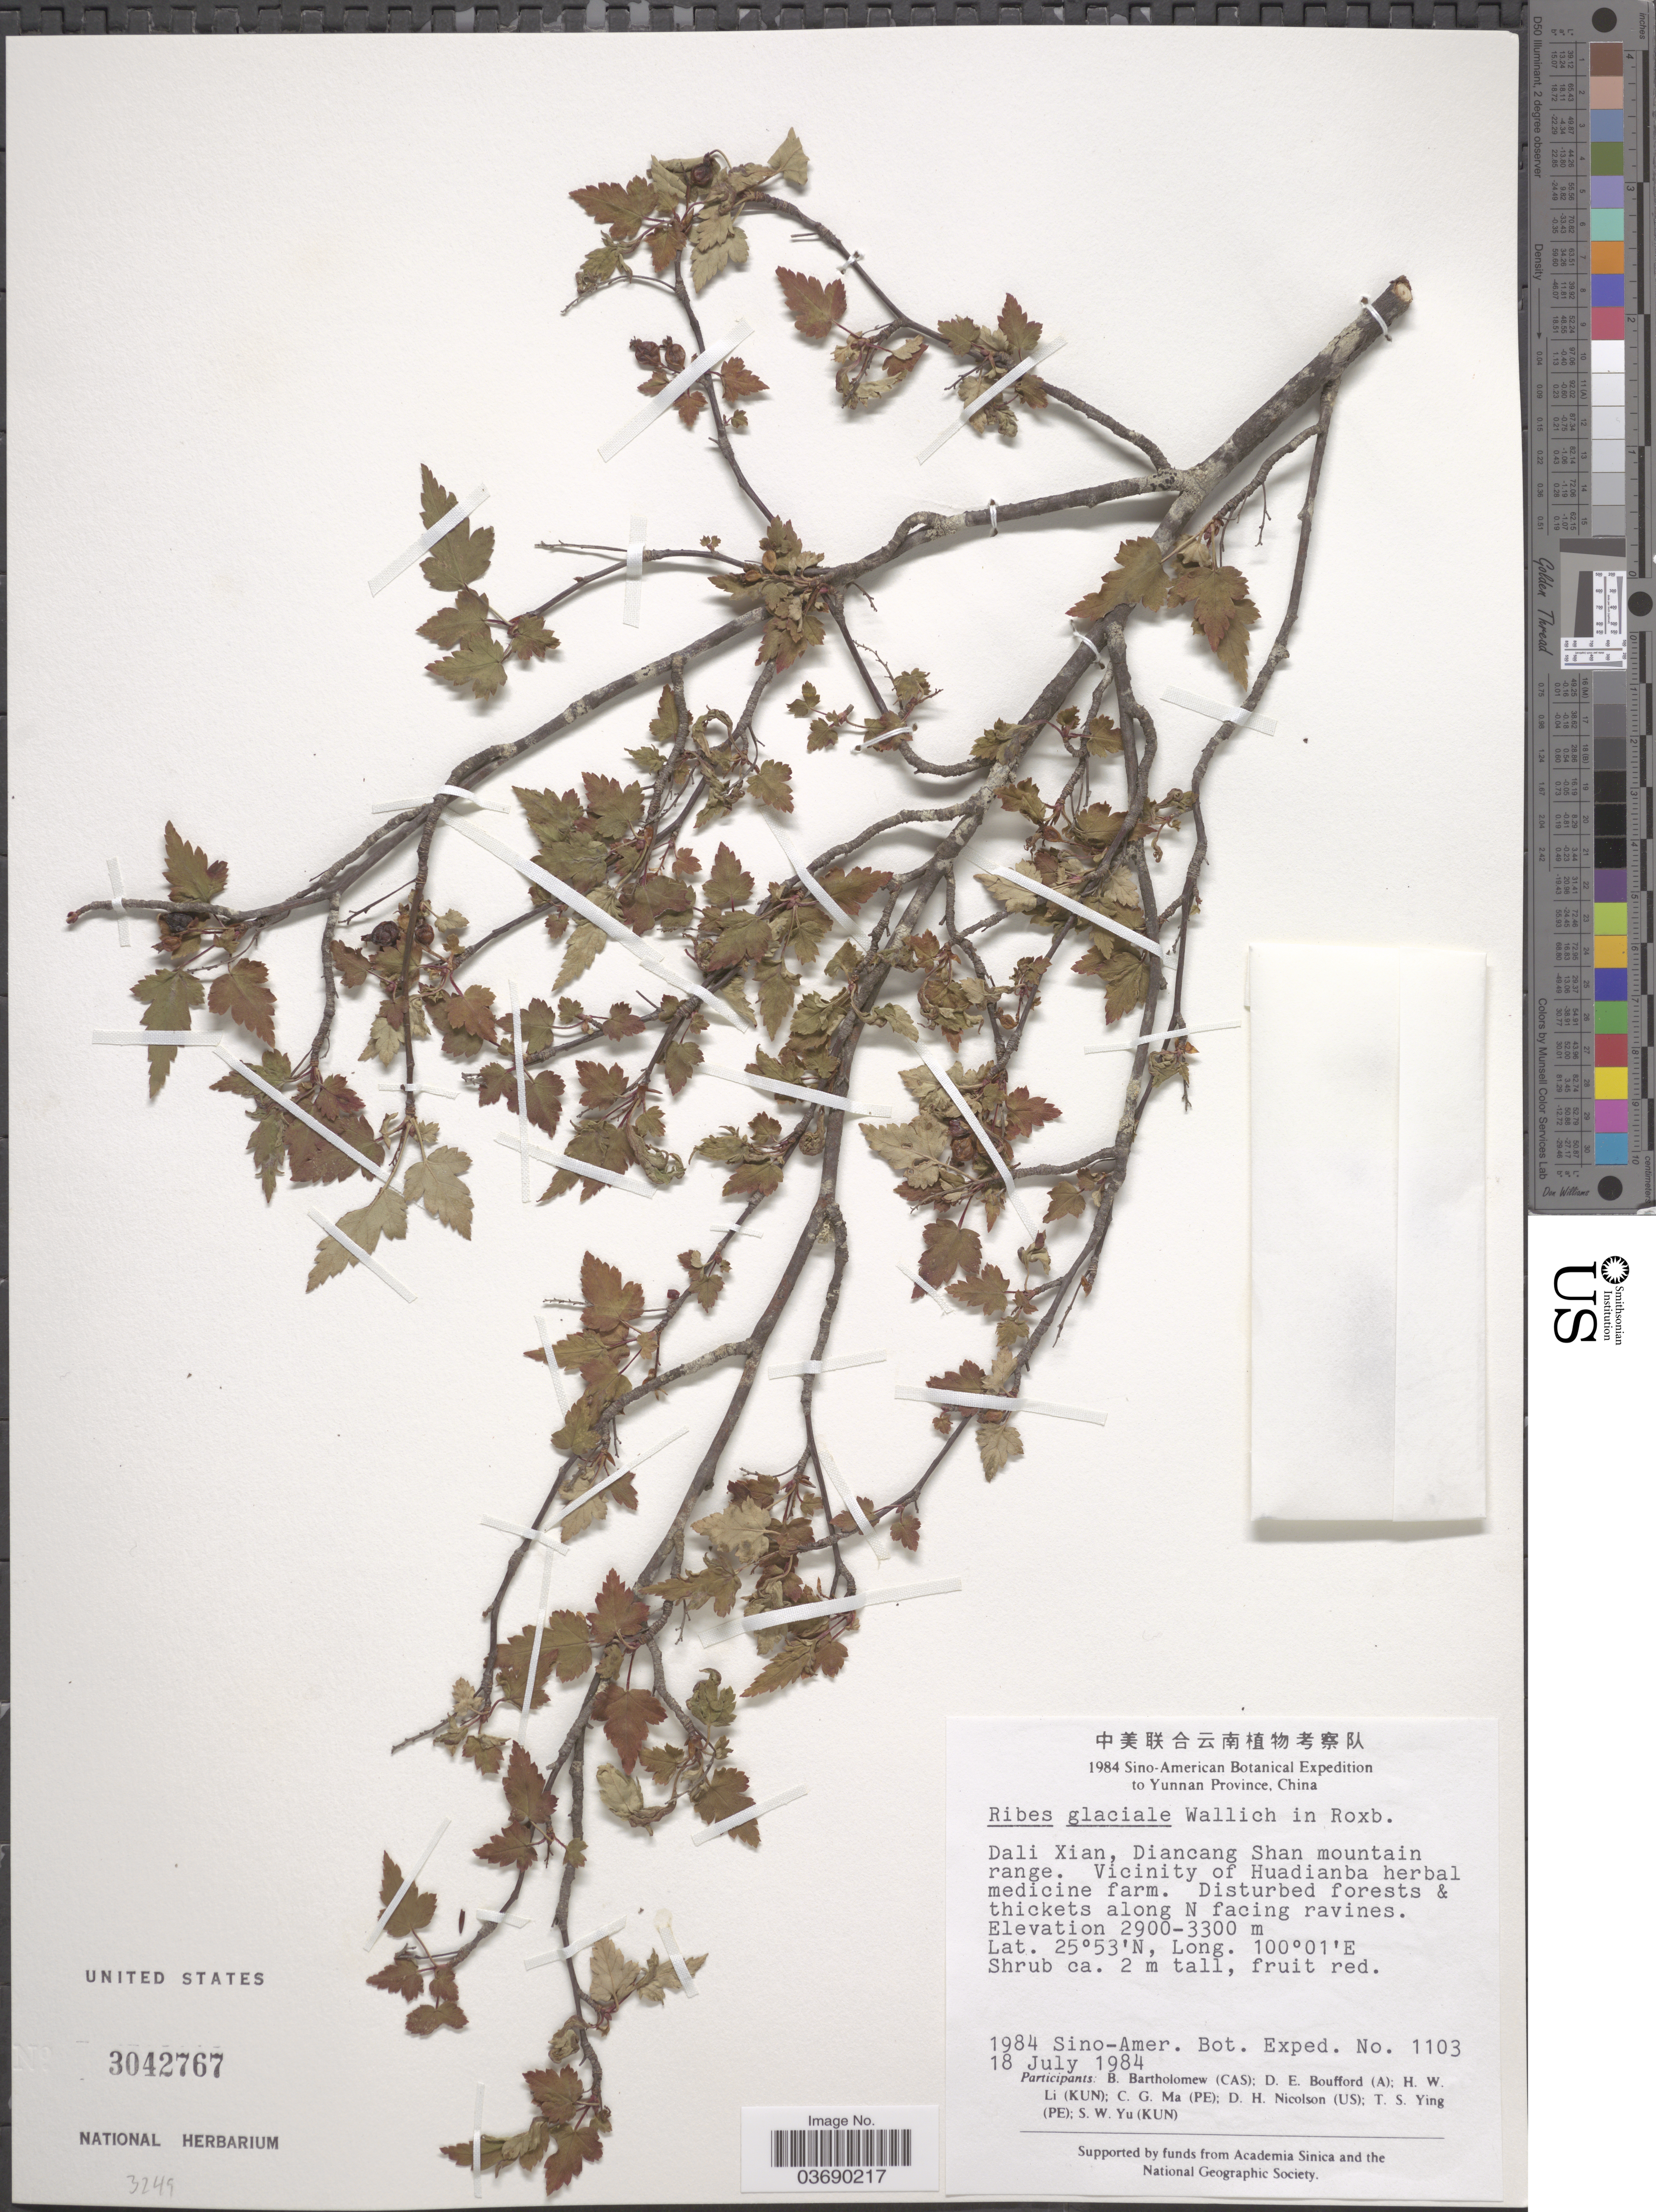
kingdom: Plantae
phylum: Tracheophyta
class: Magnoliopsida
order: Saxifragales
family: Grossulariaceae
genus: Ribes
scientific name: Ribes glaciale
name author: Wall.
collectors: Sino-Amer. Bot. Exped. 1984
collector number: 1103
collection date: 1984-07-18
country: China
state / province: Yunnan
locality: Dali Xian, Diancang Shan mountain range. Vicinity of Huadianba herbal medicine farm. Along N facing ravines.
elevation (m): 2900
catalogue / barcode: US 3042767